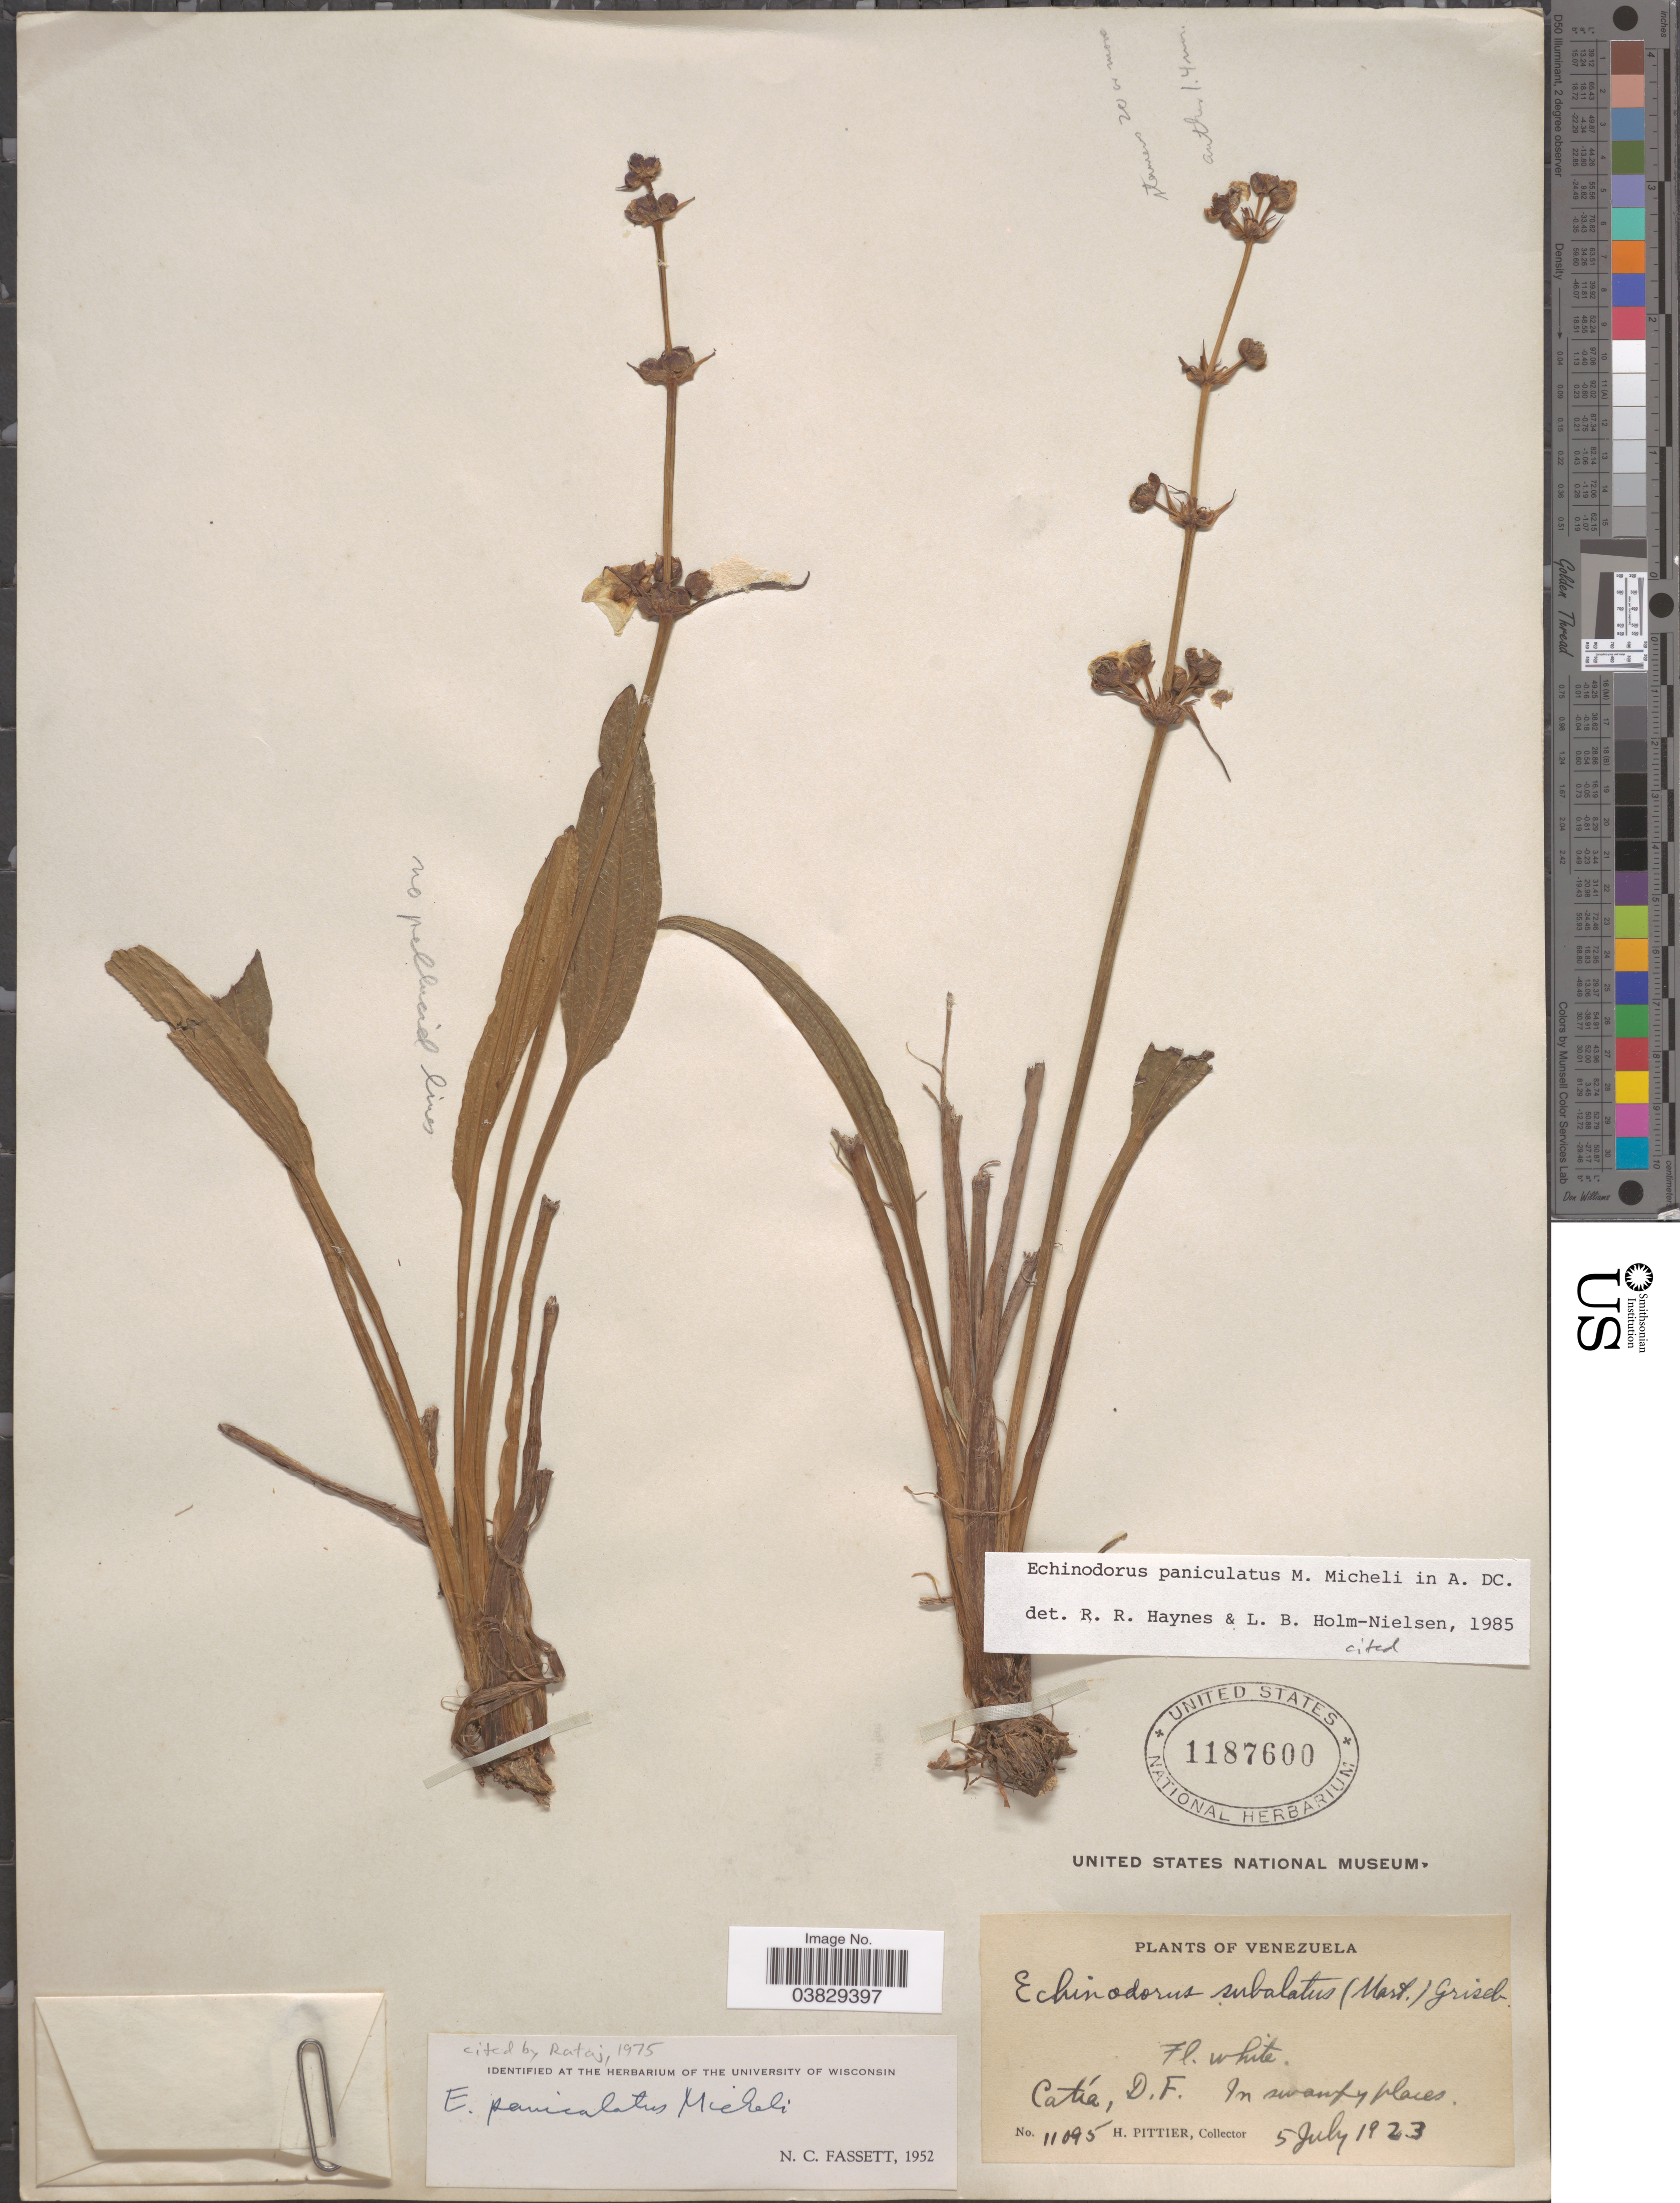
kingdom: Plantae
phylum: Tracheophyta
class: Liliopsida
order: Alismatales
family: Alismataceae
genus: Echinodorus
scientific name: Echinodorus paniculatus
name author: Micheli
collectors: H. F. Pittier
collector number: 11095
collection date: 1923-07-05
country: Venezuela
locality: Catía, D.F.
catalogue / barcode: US 1187600